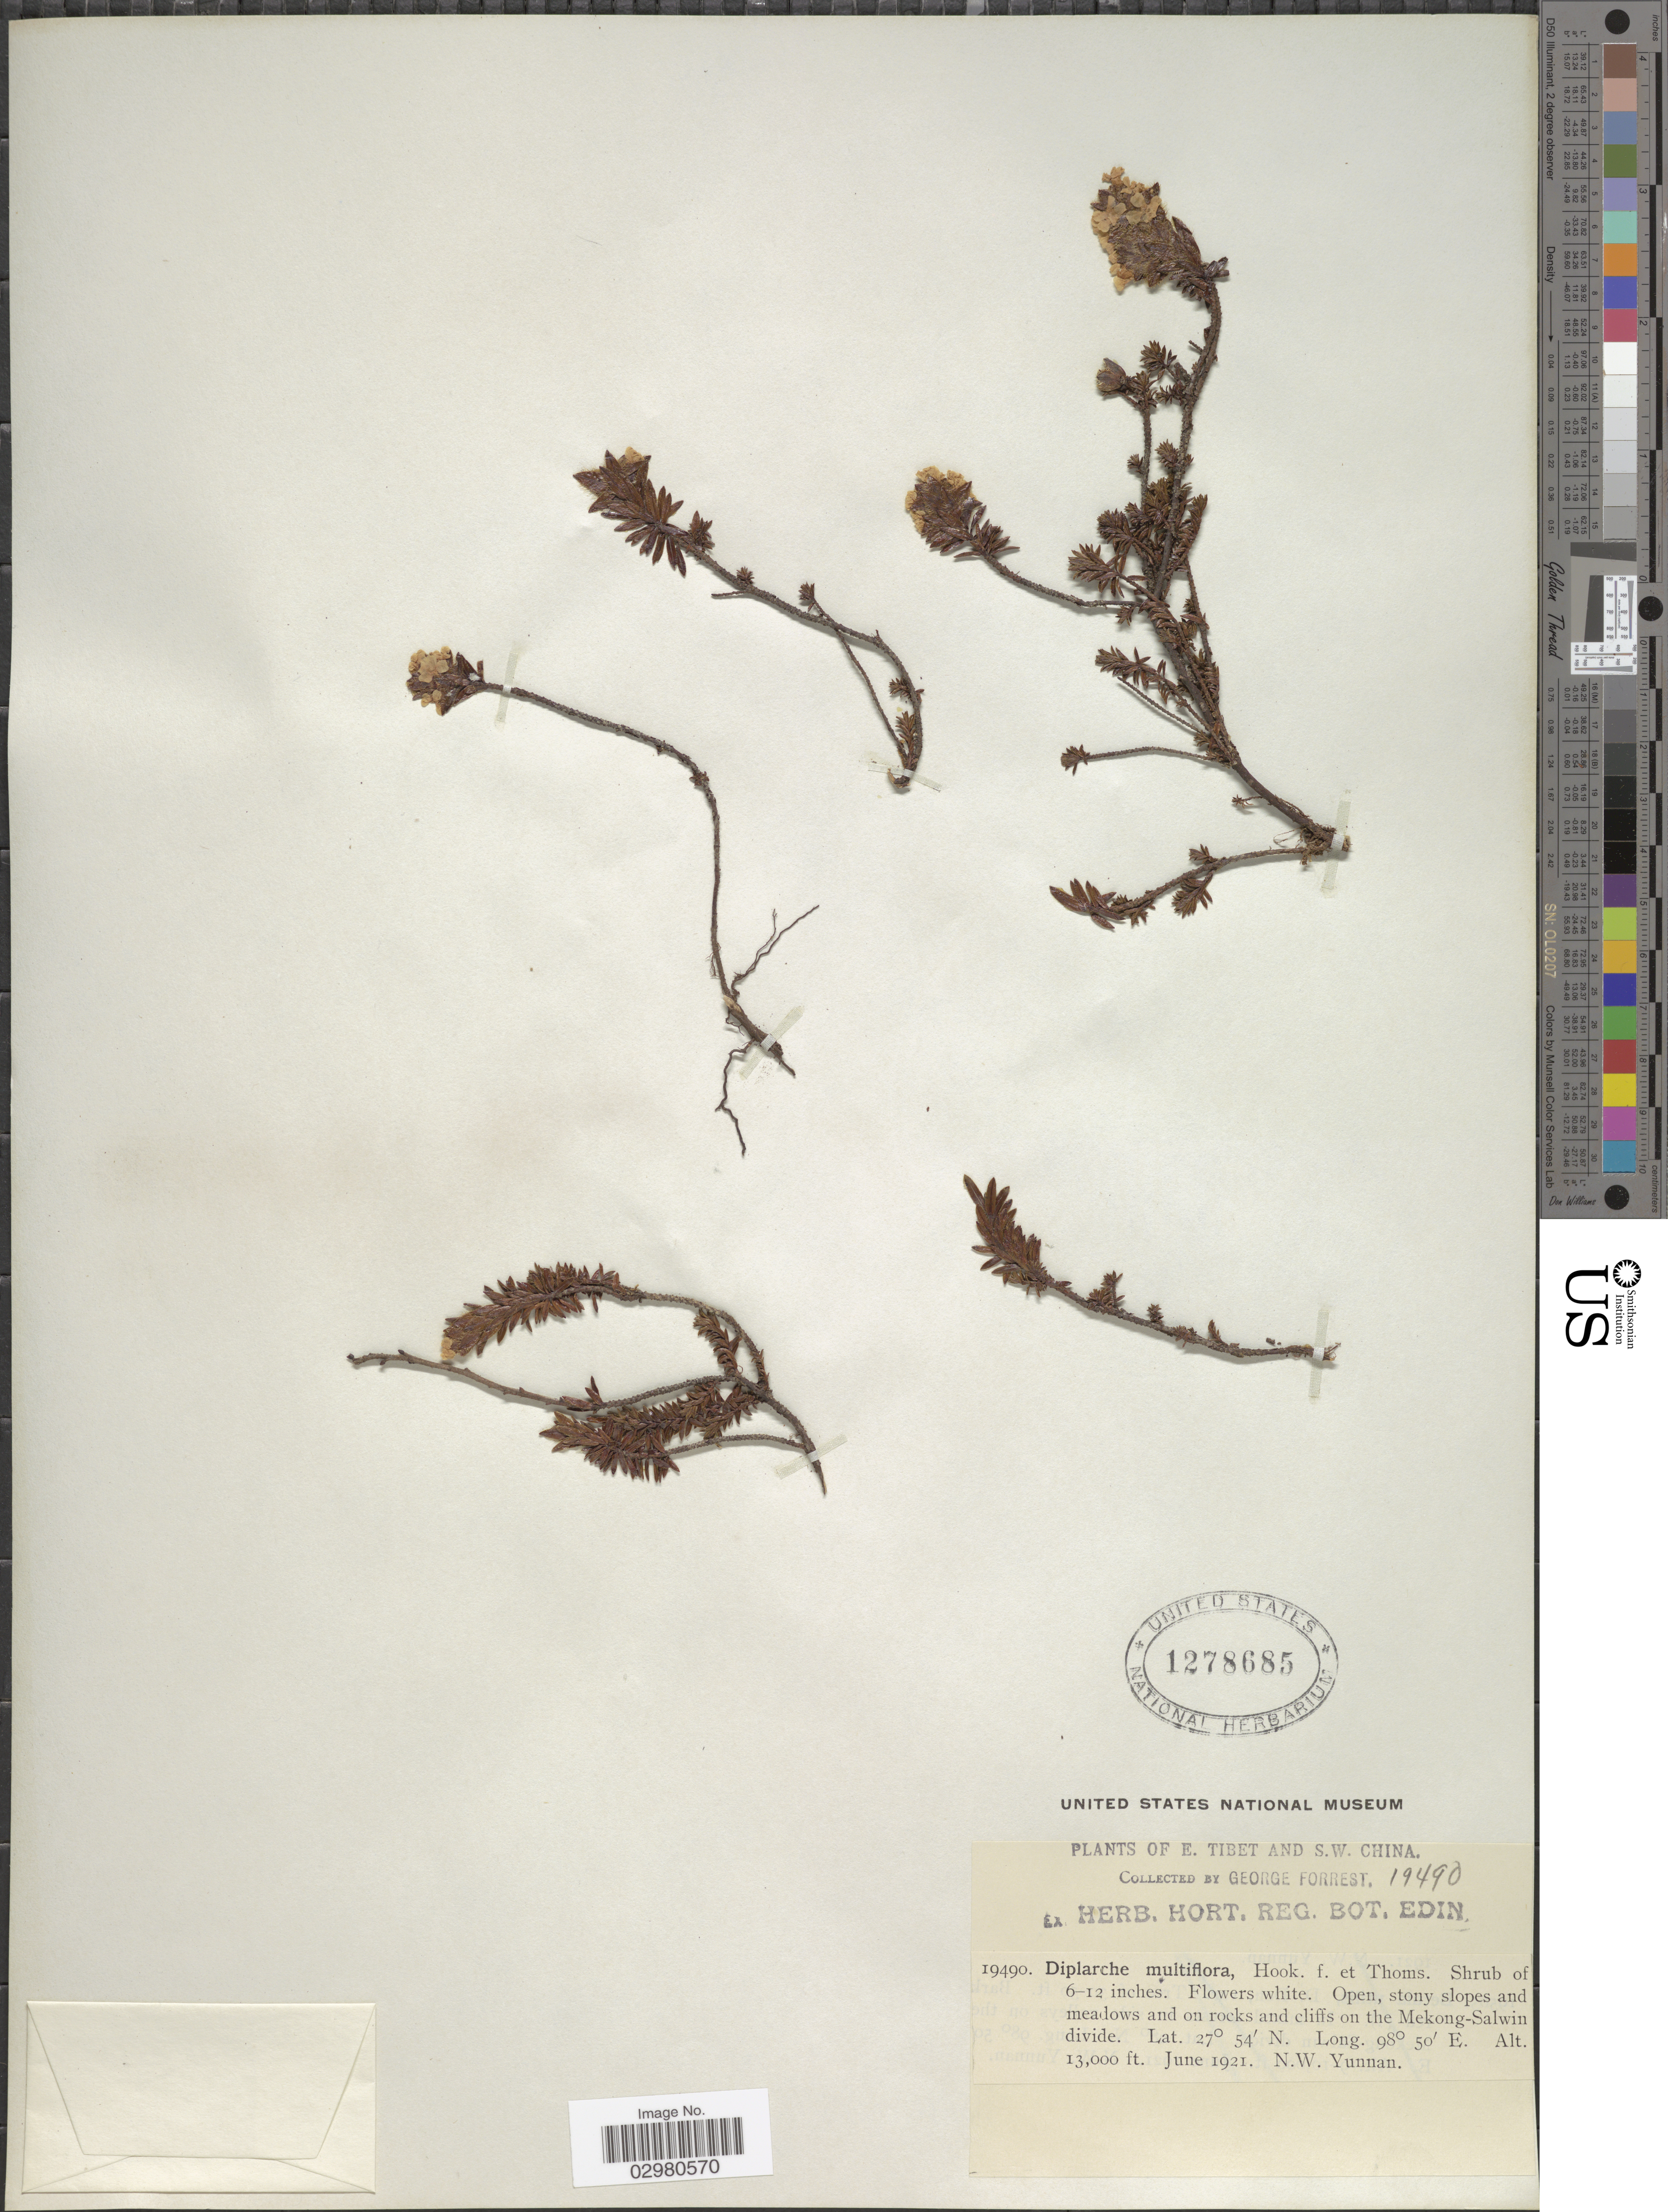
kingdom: Plantae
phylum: Tracheophyta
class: Magnoliopsida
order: Ericales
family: Ericaceae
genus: Diplarche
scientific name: Diplarche multiflora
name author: Hook. f. & Thomson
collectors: G. Forrest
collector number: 19490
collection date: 1921-06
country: China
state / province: Yunnan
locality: E. Tibet and S.W. China. On the Mekong-Salwin divide. N.W. Yunnan.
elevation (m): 3962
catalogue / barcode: US 1278685